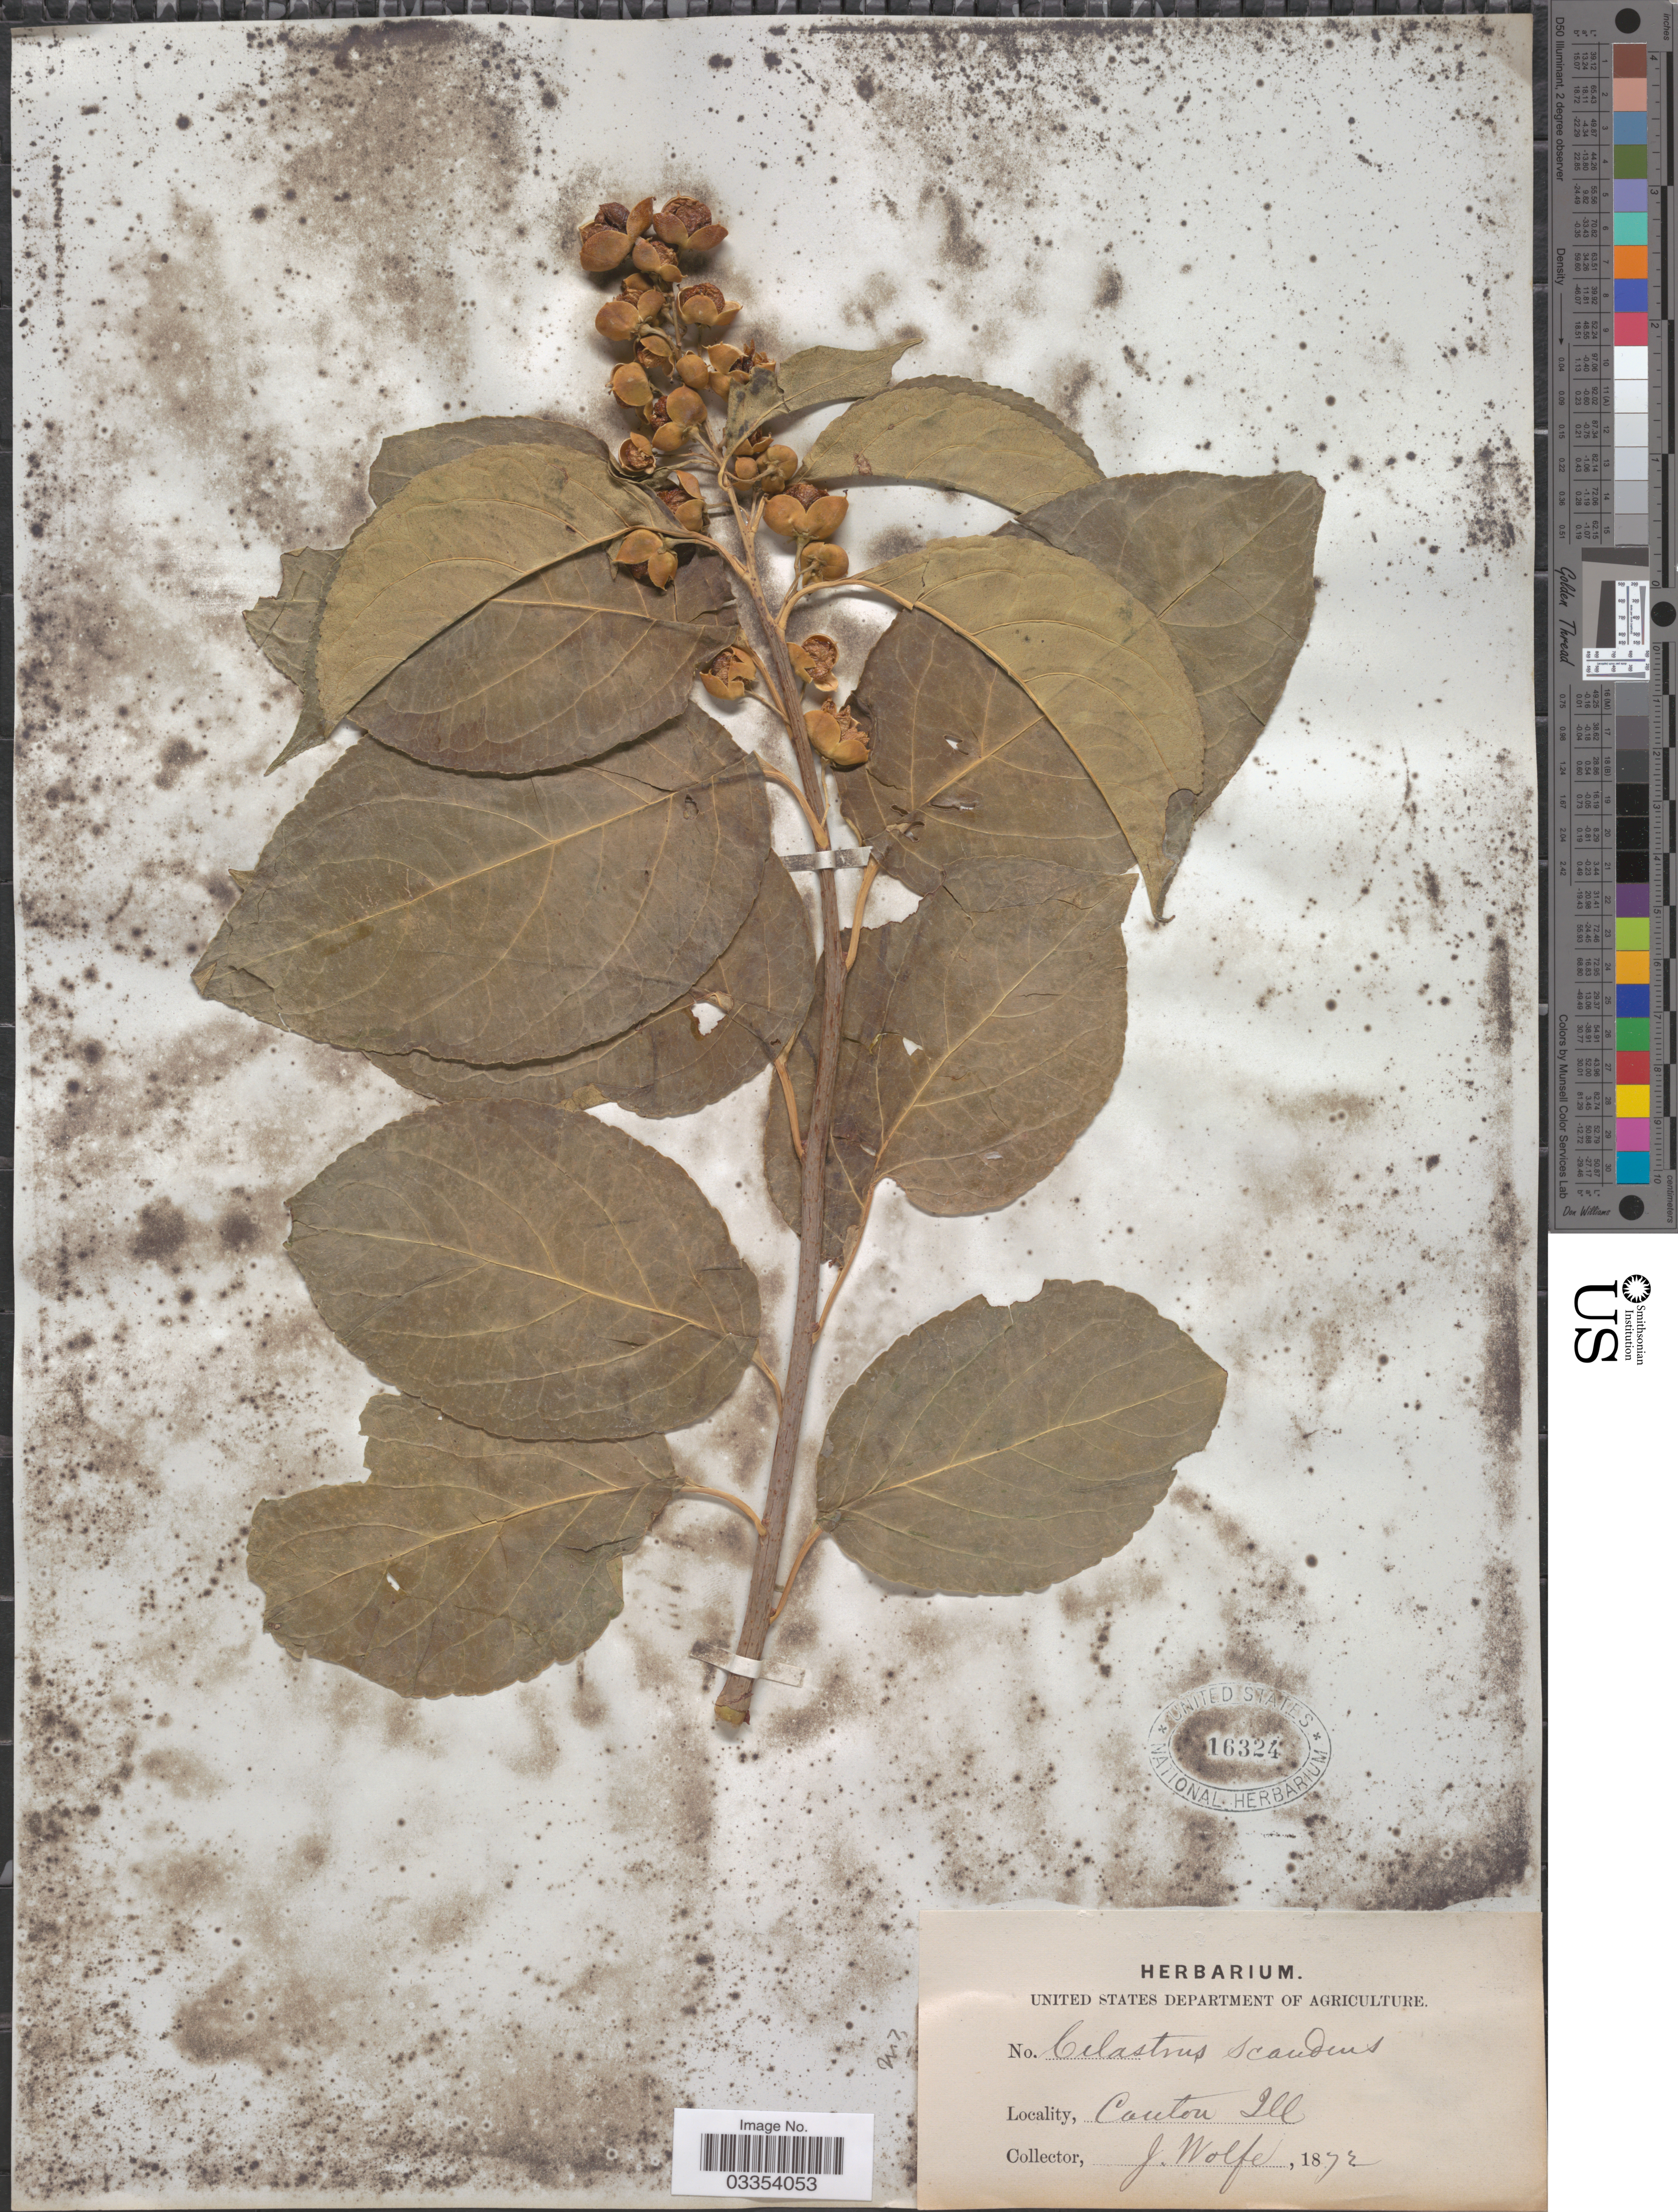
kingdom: Plantae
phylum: Tracheophyta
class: Magnoliopsida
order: Celastrales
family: Celastraceae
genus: Celastrus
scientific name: Celastrus scandens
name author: L.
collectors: J. Wolfe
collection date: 1872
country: United States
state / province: Illinois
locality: Canton.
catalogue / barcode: US 16324